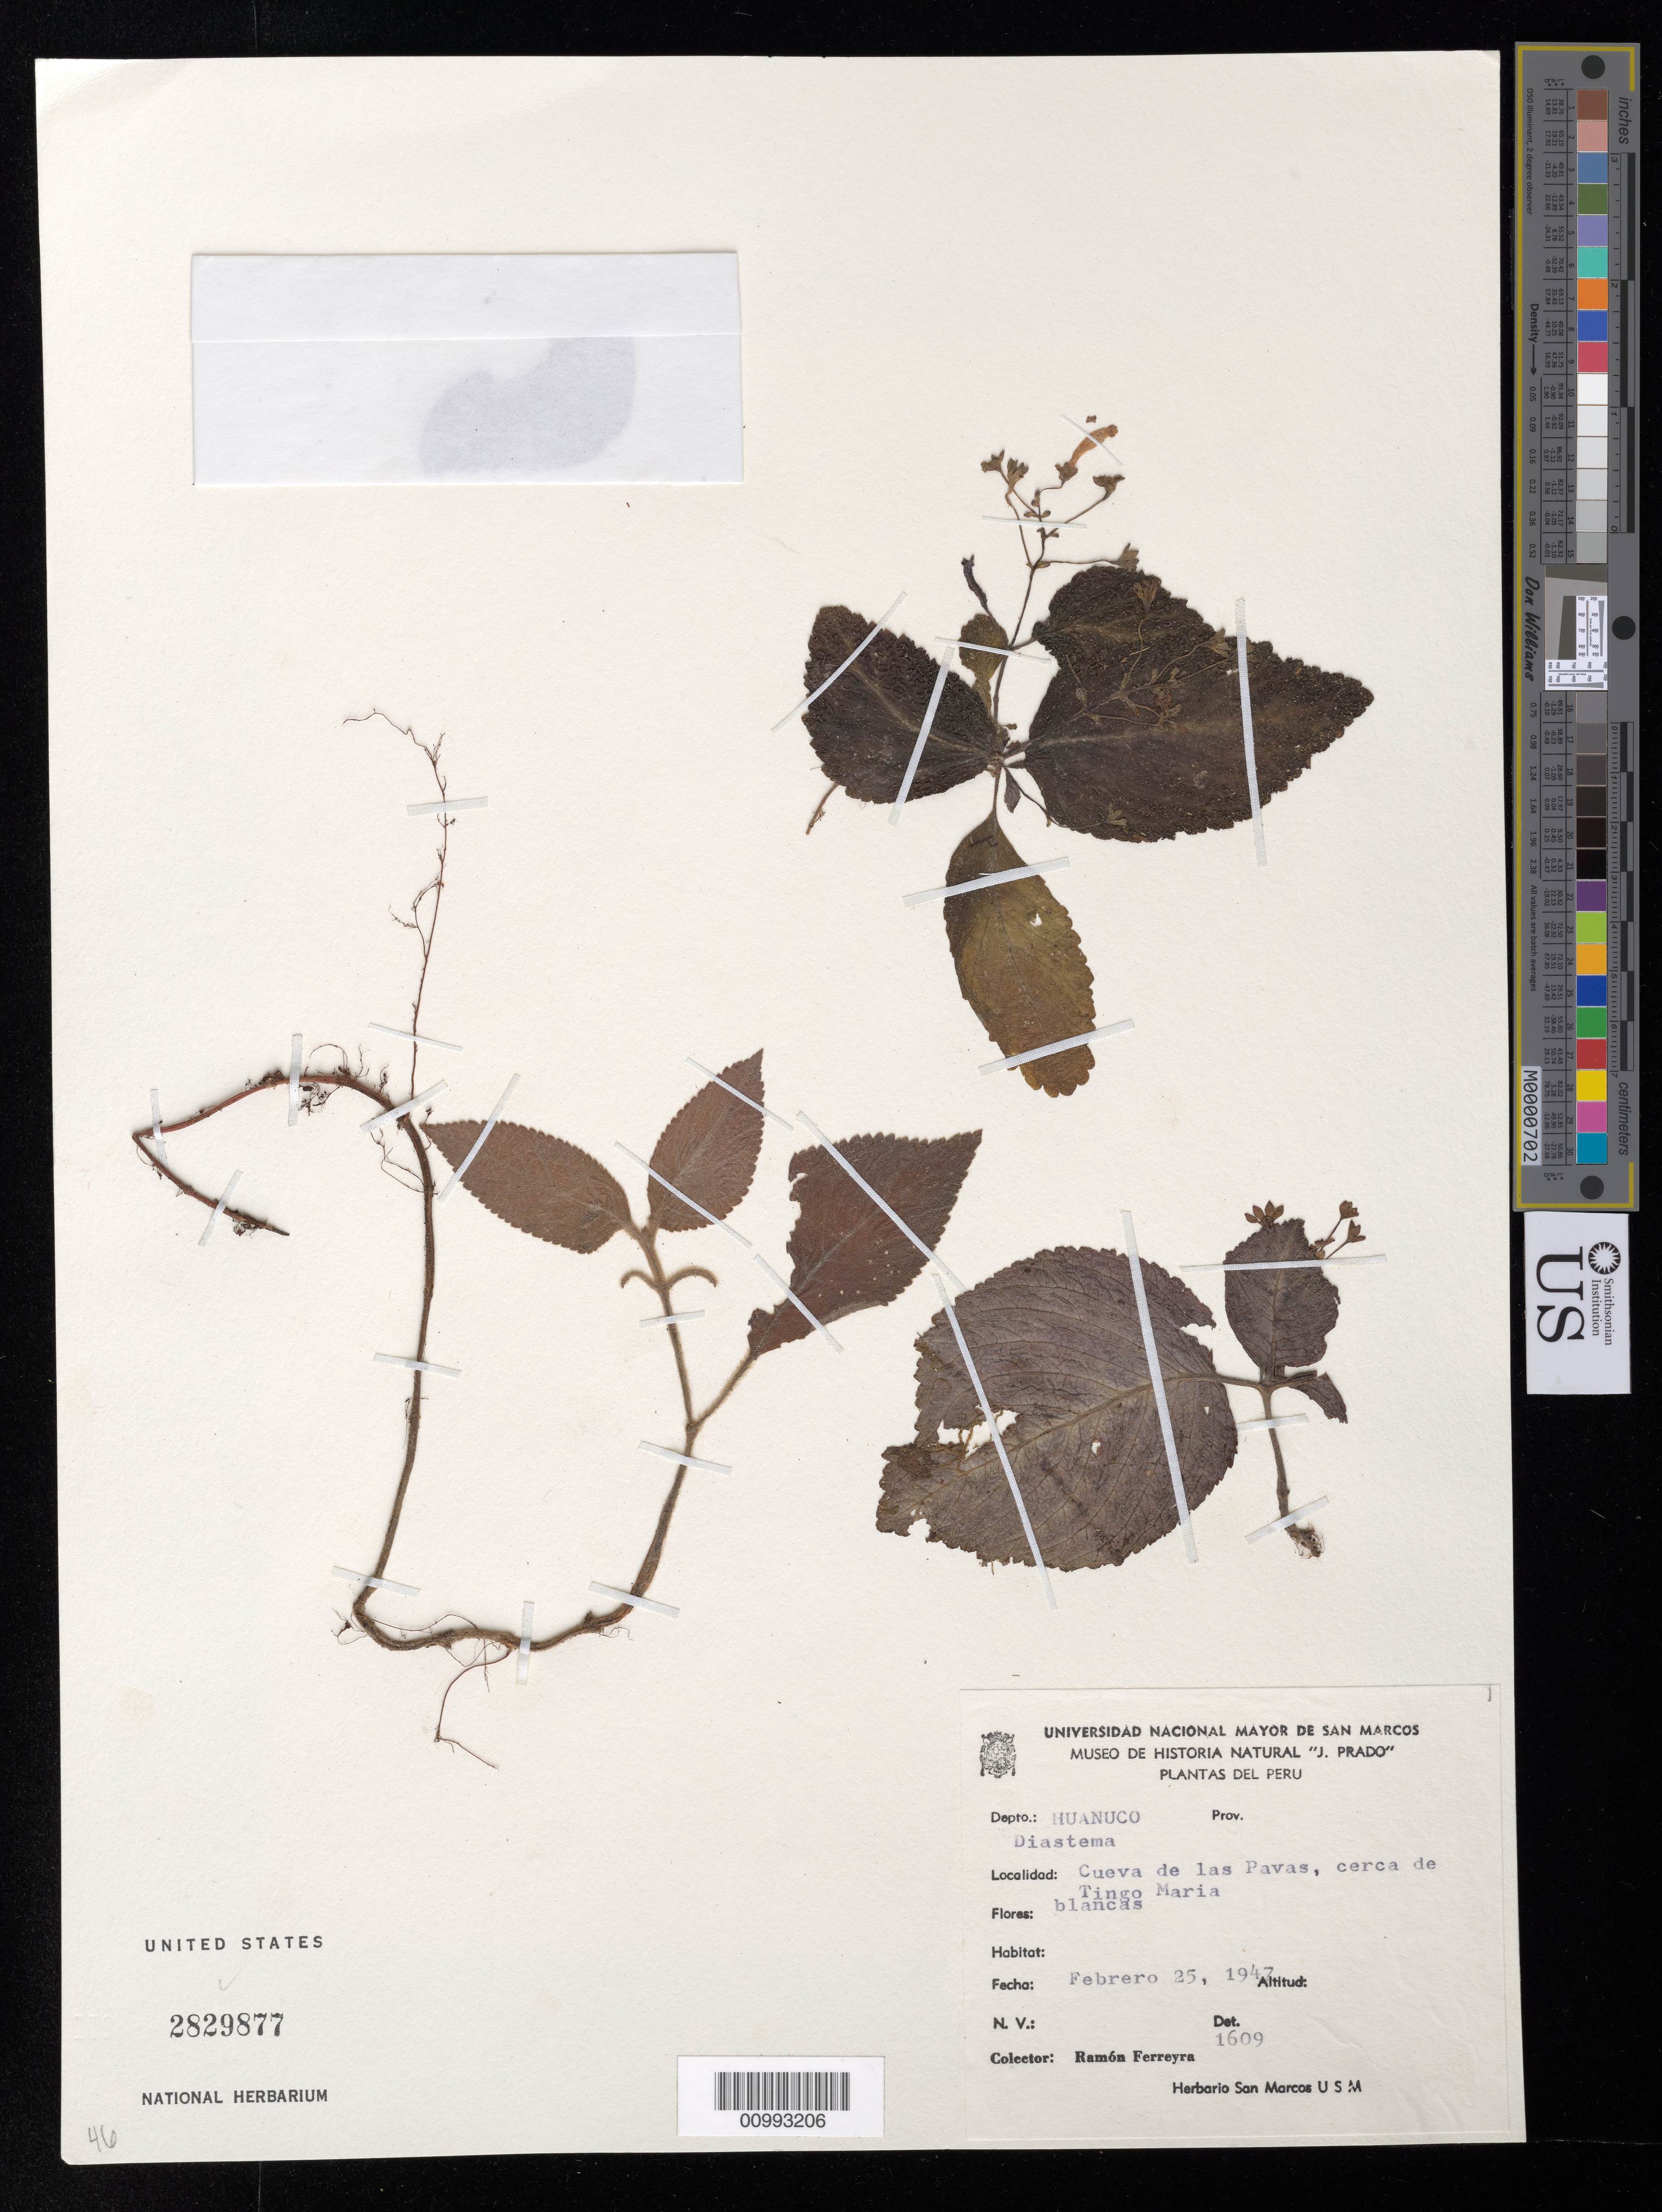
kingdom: Plantae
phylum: Tracheophyta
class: Magnoliopsida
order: Lamiales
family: Gesneriaceae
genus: Diastema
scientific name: Diastema sp.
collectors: R. A. Ferreyra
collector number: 1609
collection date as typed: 25 Feb 1947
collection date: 1947-02-25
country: Peru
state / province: Huánuco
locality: Cueva de las Pavas, cerca de Tingo Maria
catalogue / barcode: US 2829877